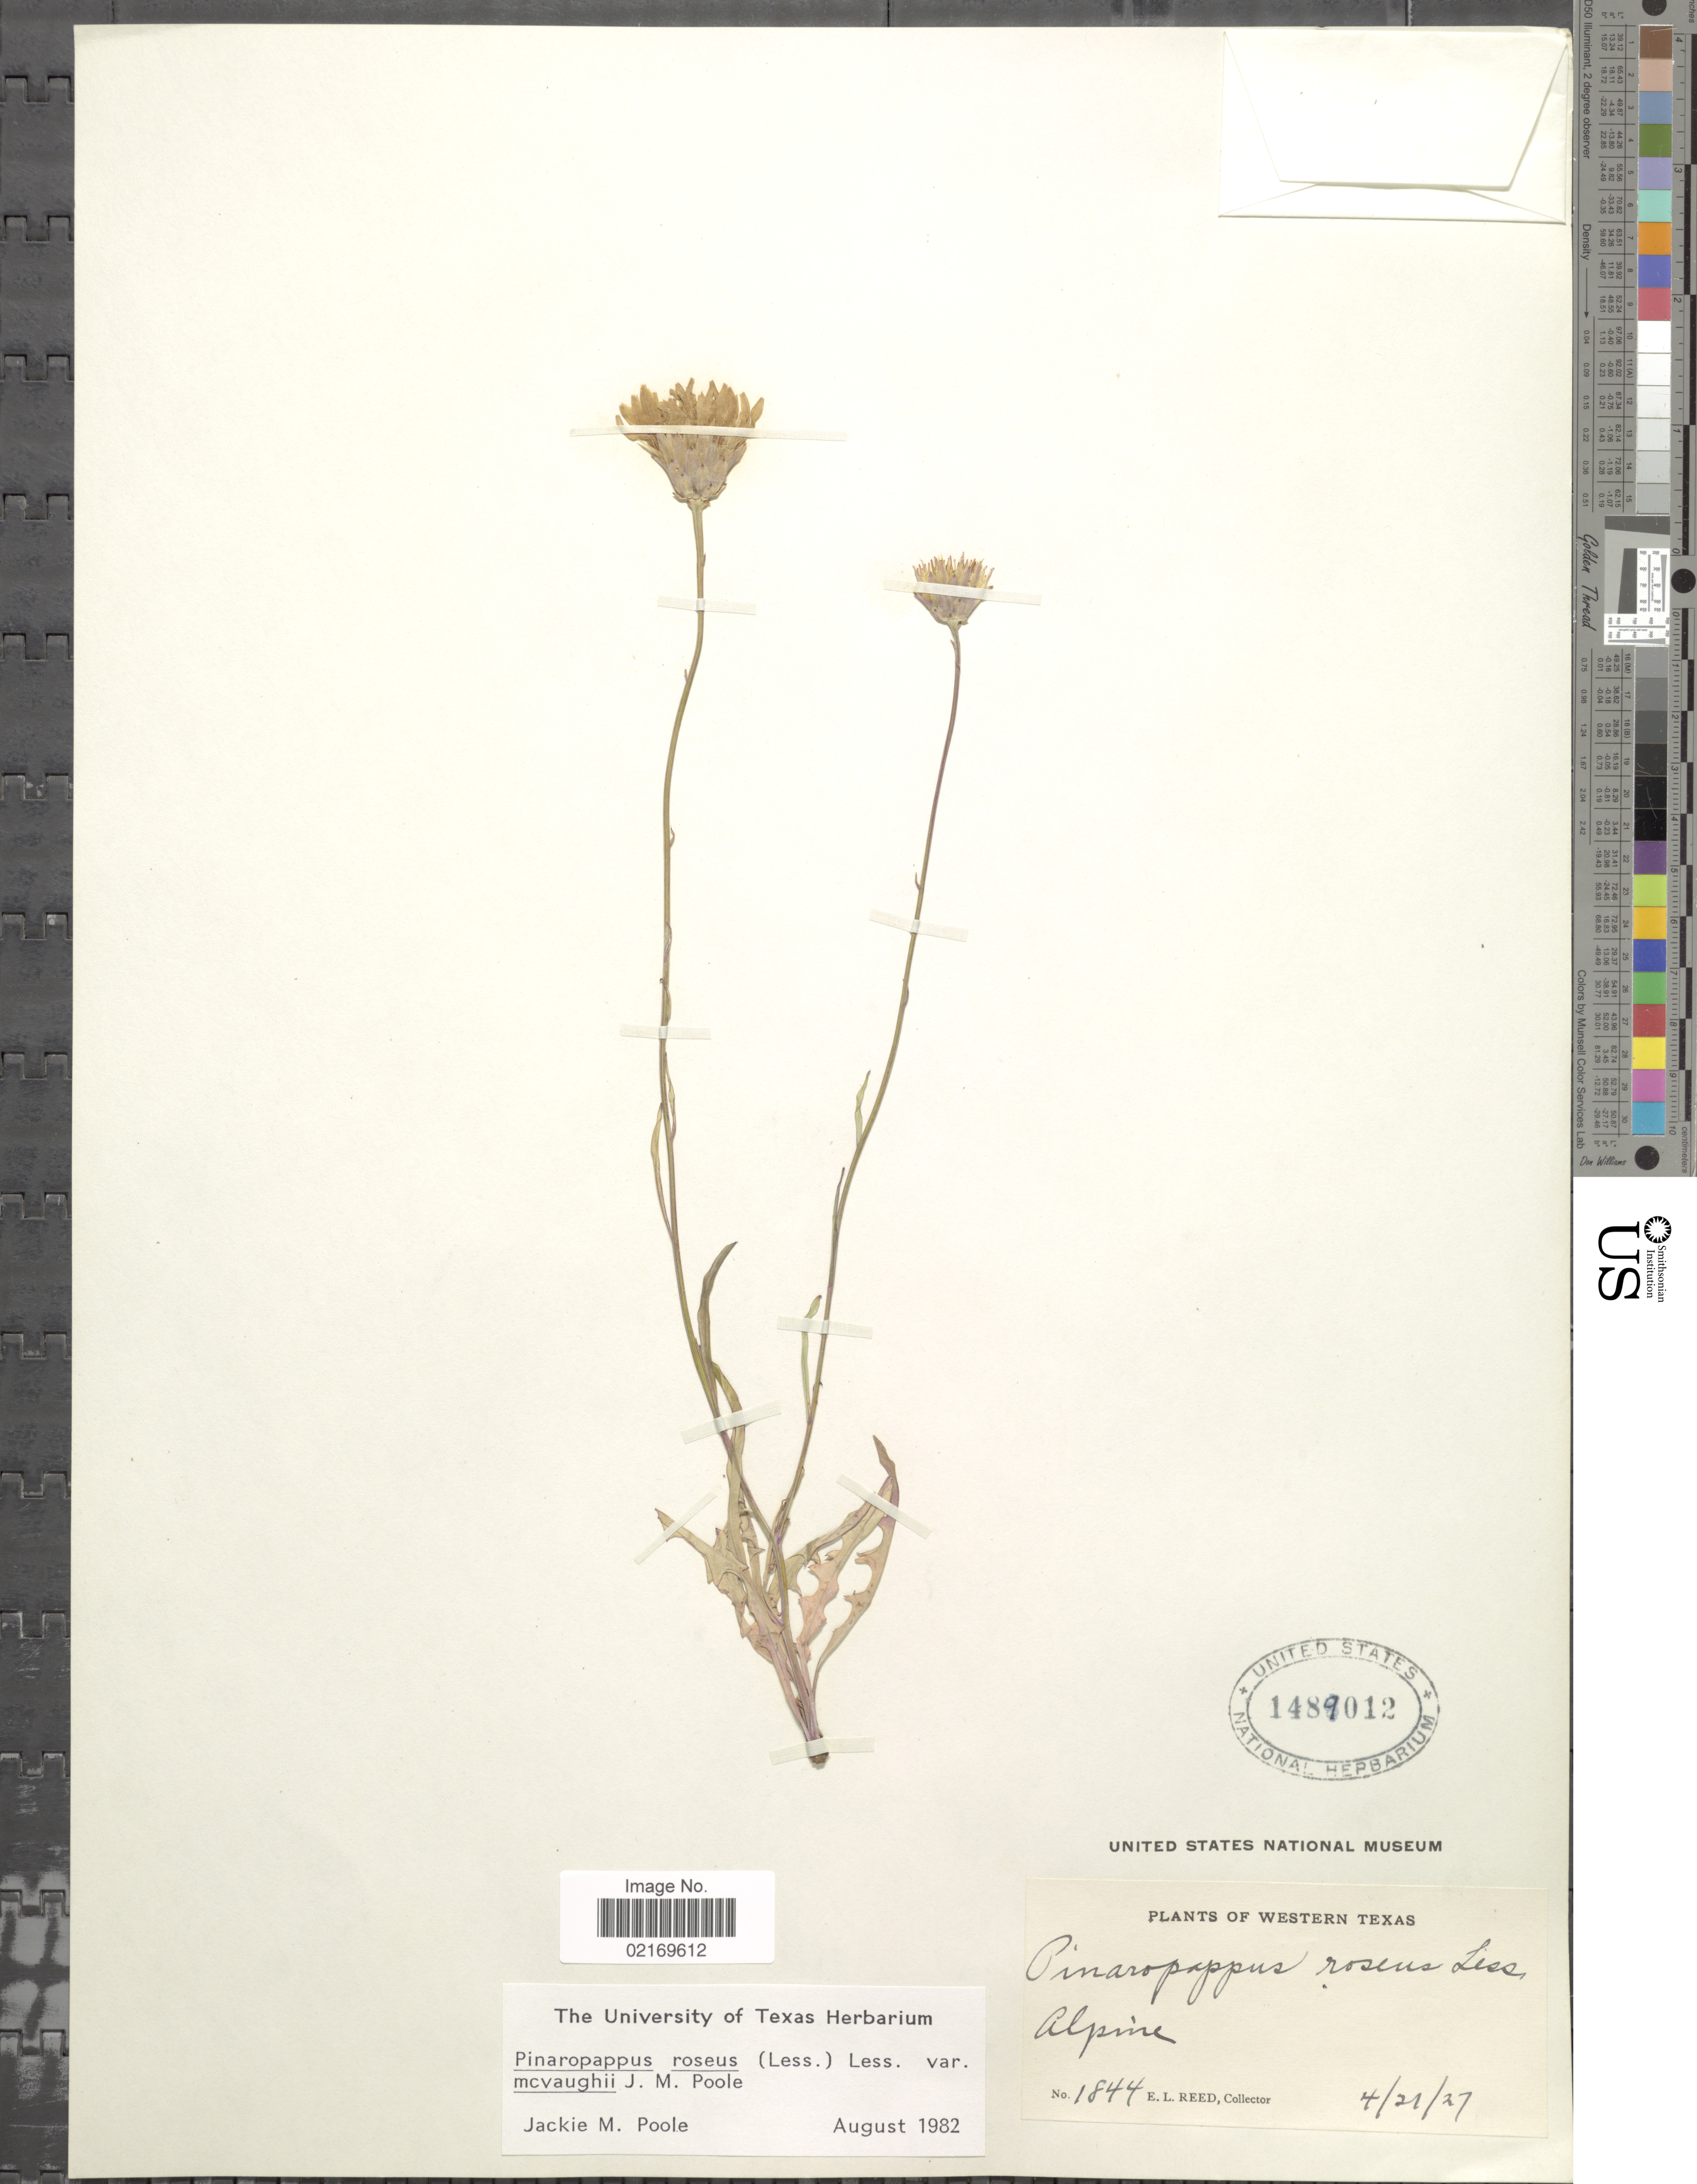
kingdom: Plantae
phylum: Tracheophyta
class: Magnoliopsida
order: Asterales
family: Asteraceae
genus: Pinaropappus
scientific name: Pinaropappus roseus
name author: Less.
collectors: E. Reed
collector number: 1844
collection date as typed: Transcribed d/m/y: 21/4/27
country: United States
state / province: Texas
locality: Western Texas, Alpine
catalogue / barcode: US 1489012